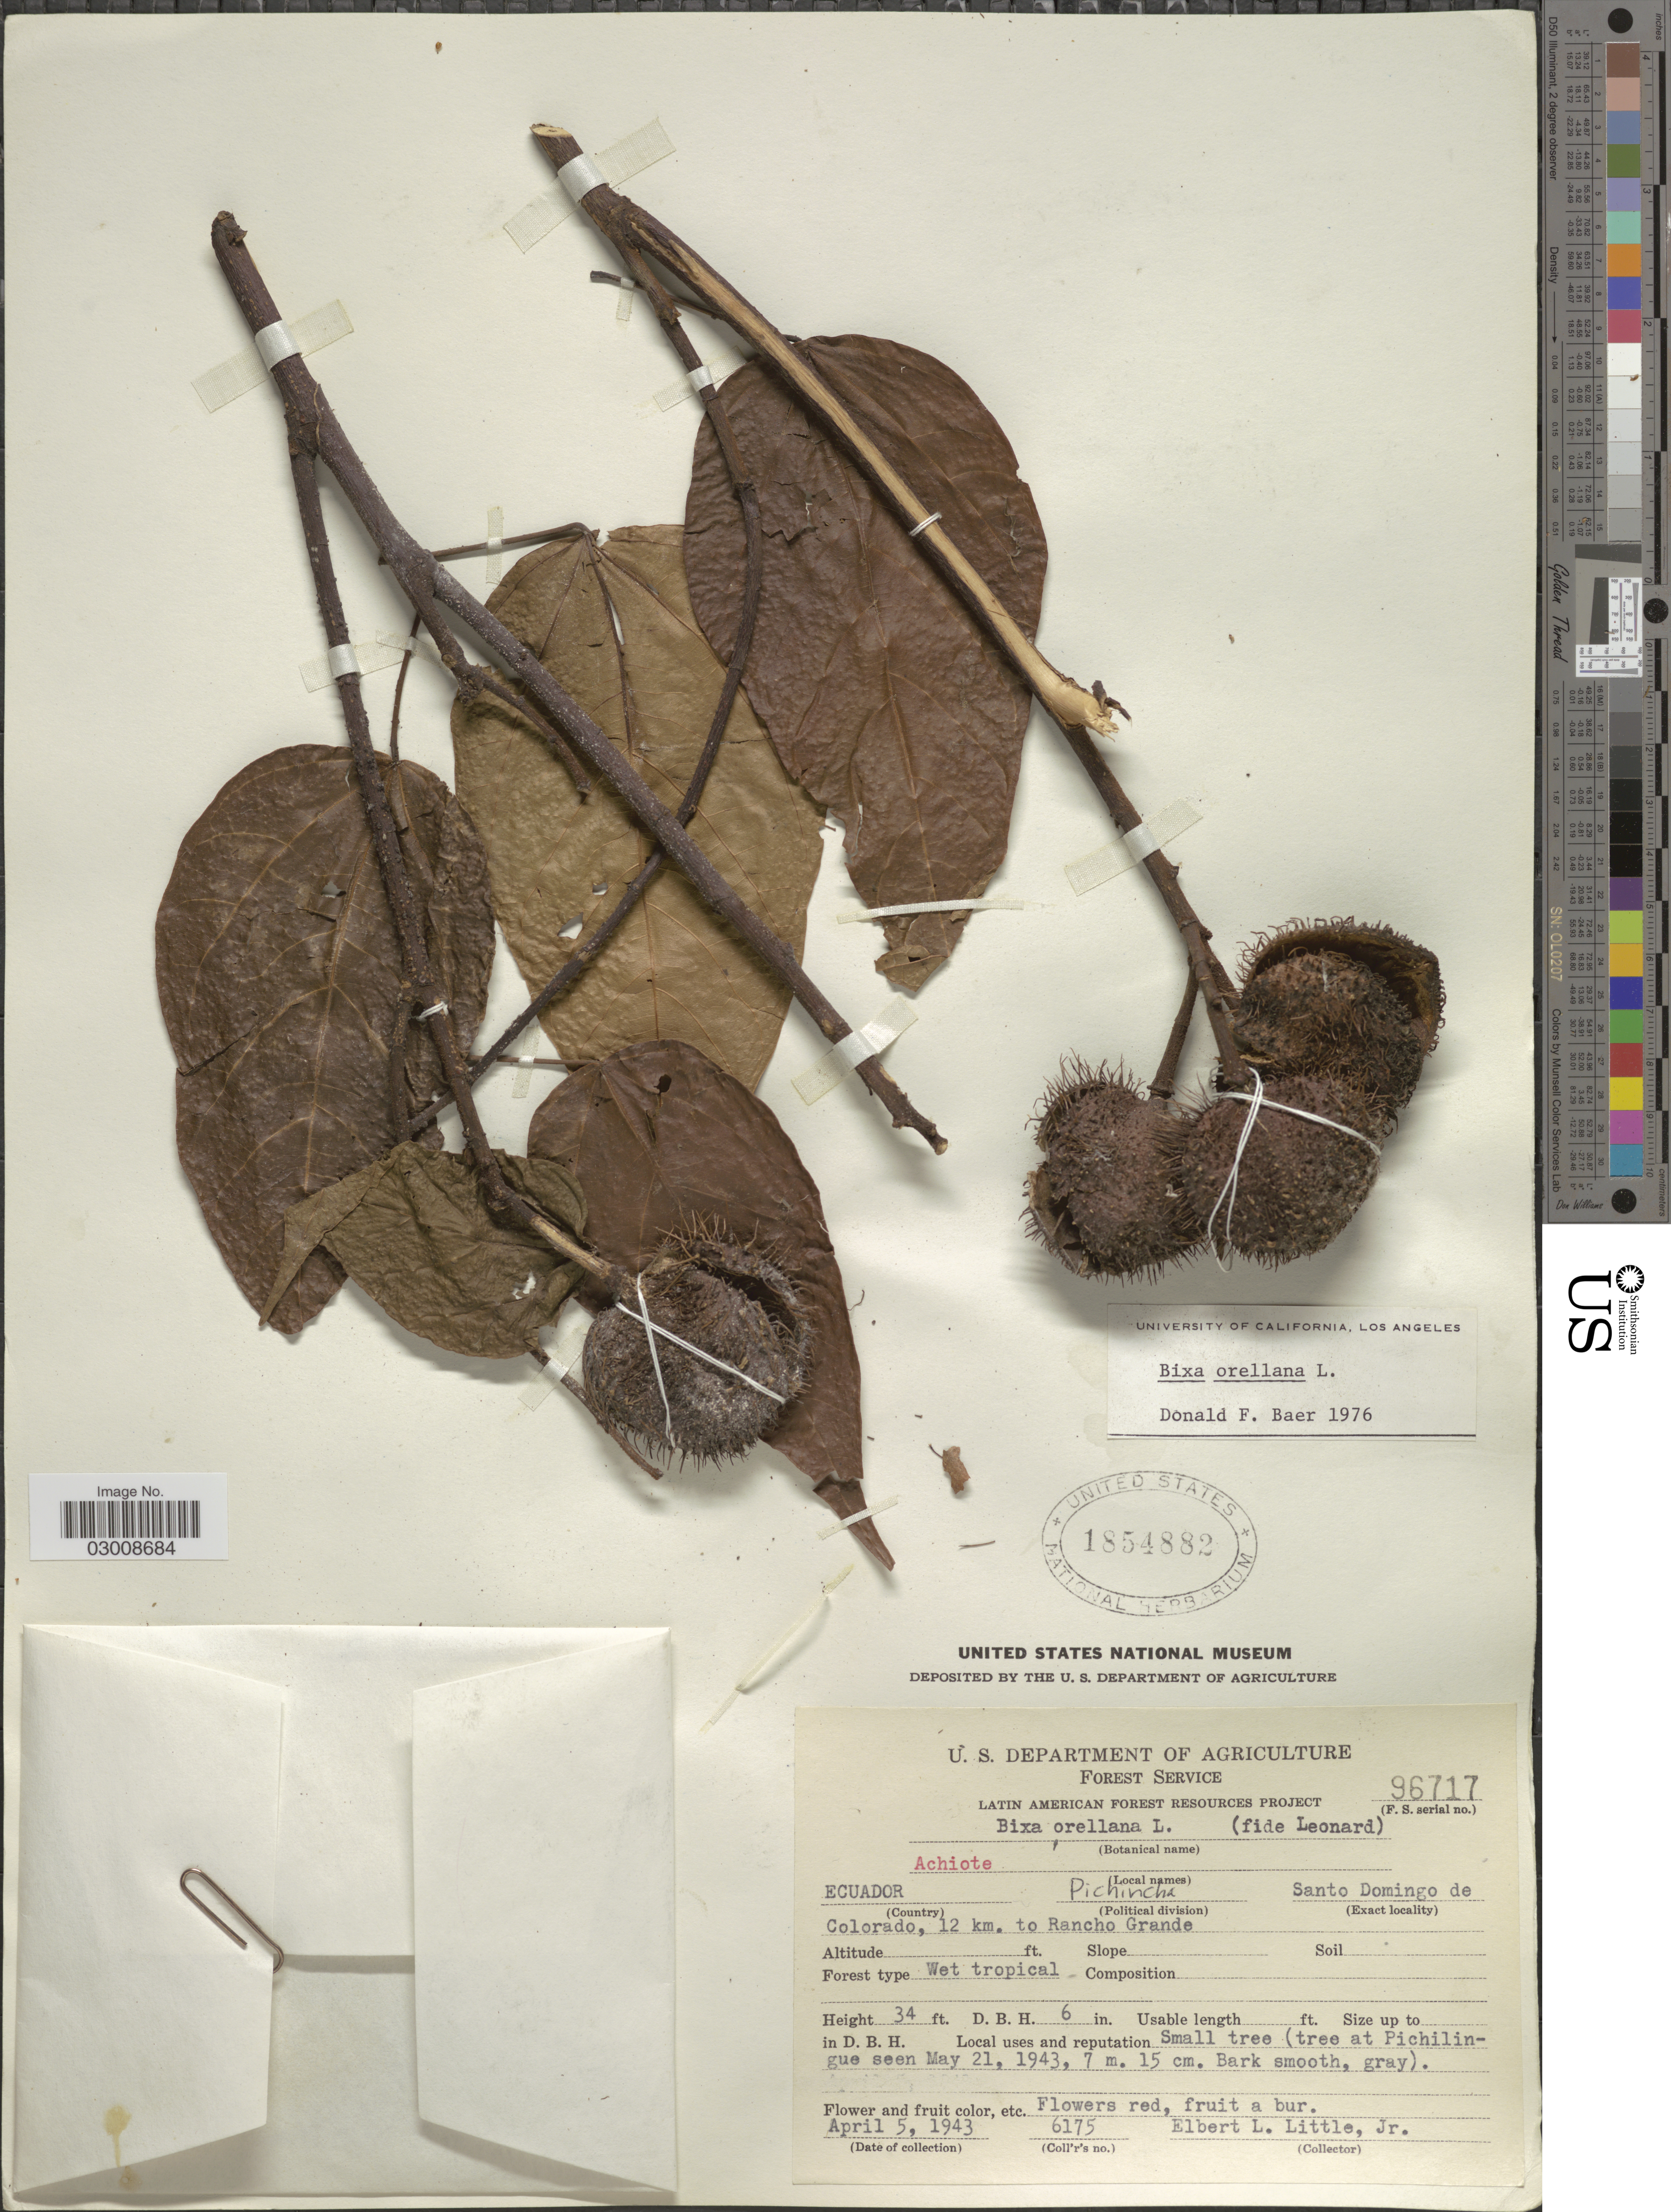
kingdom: Plantae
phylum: Tracheophyta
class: Magnoliopsida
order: Malvales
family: Bixaceae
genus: Bixa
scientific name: Bixa orellana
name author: L.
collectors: E. L. Little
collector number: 6175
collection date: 1943-04-05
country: Ecuador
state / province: Pichincha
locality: Santo Domingo de Colorado, 12 km. to Rancho Grande.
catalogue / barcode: US 1854882